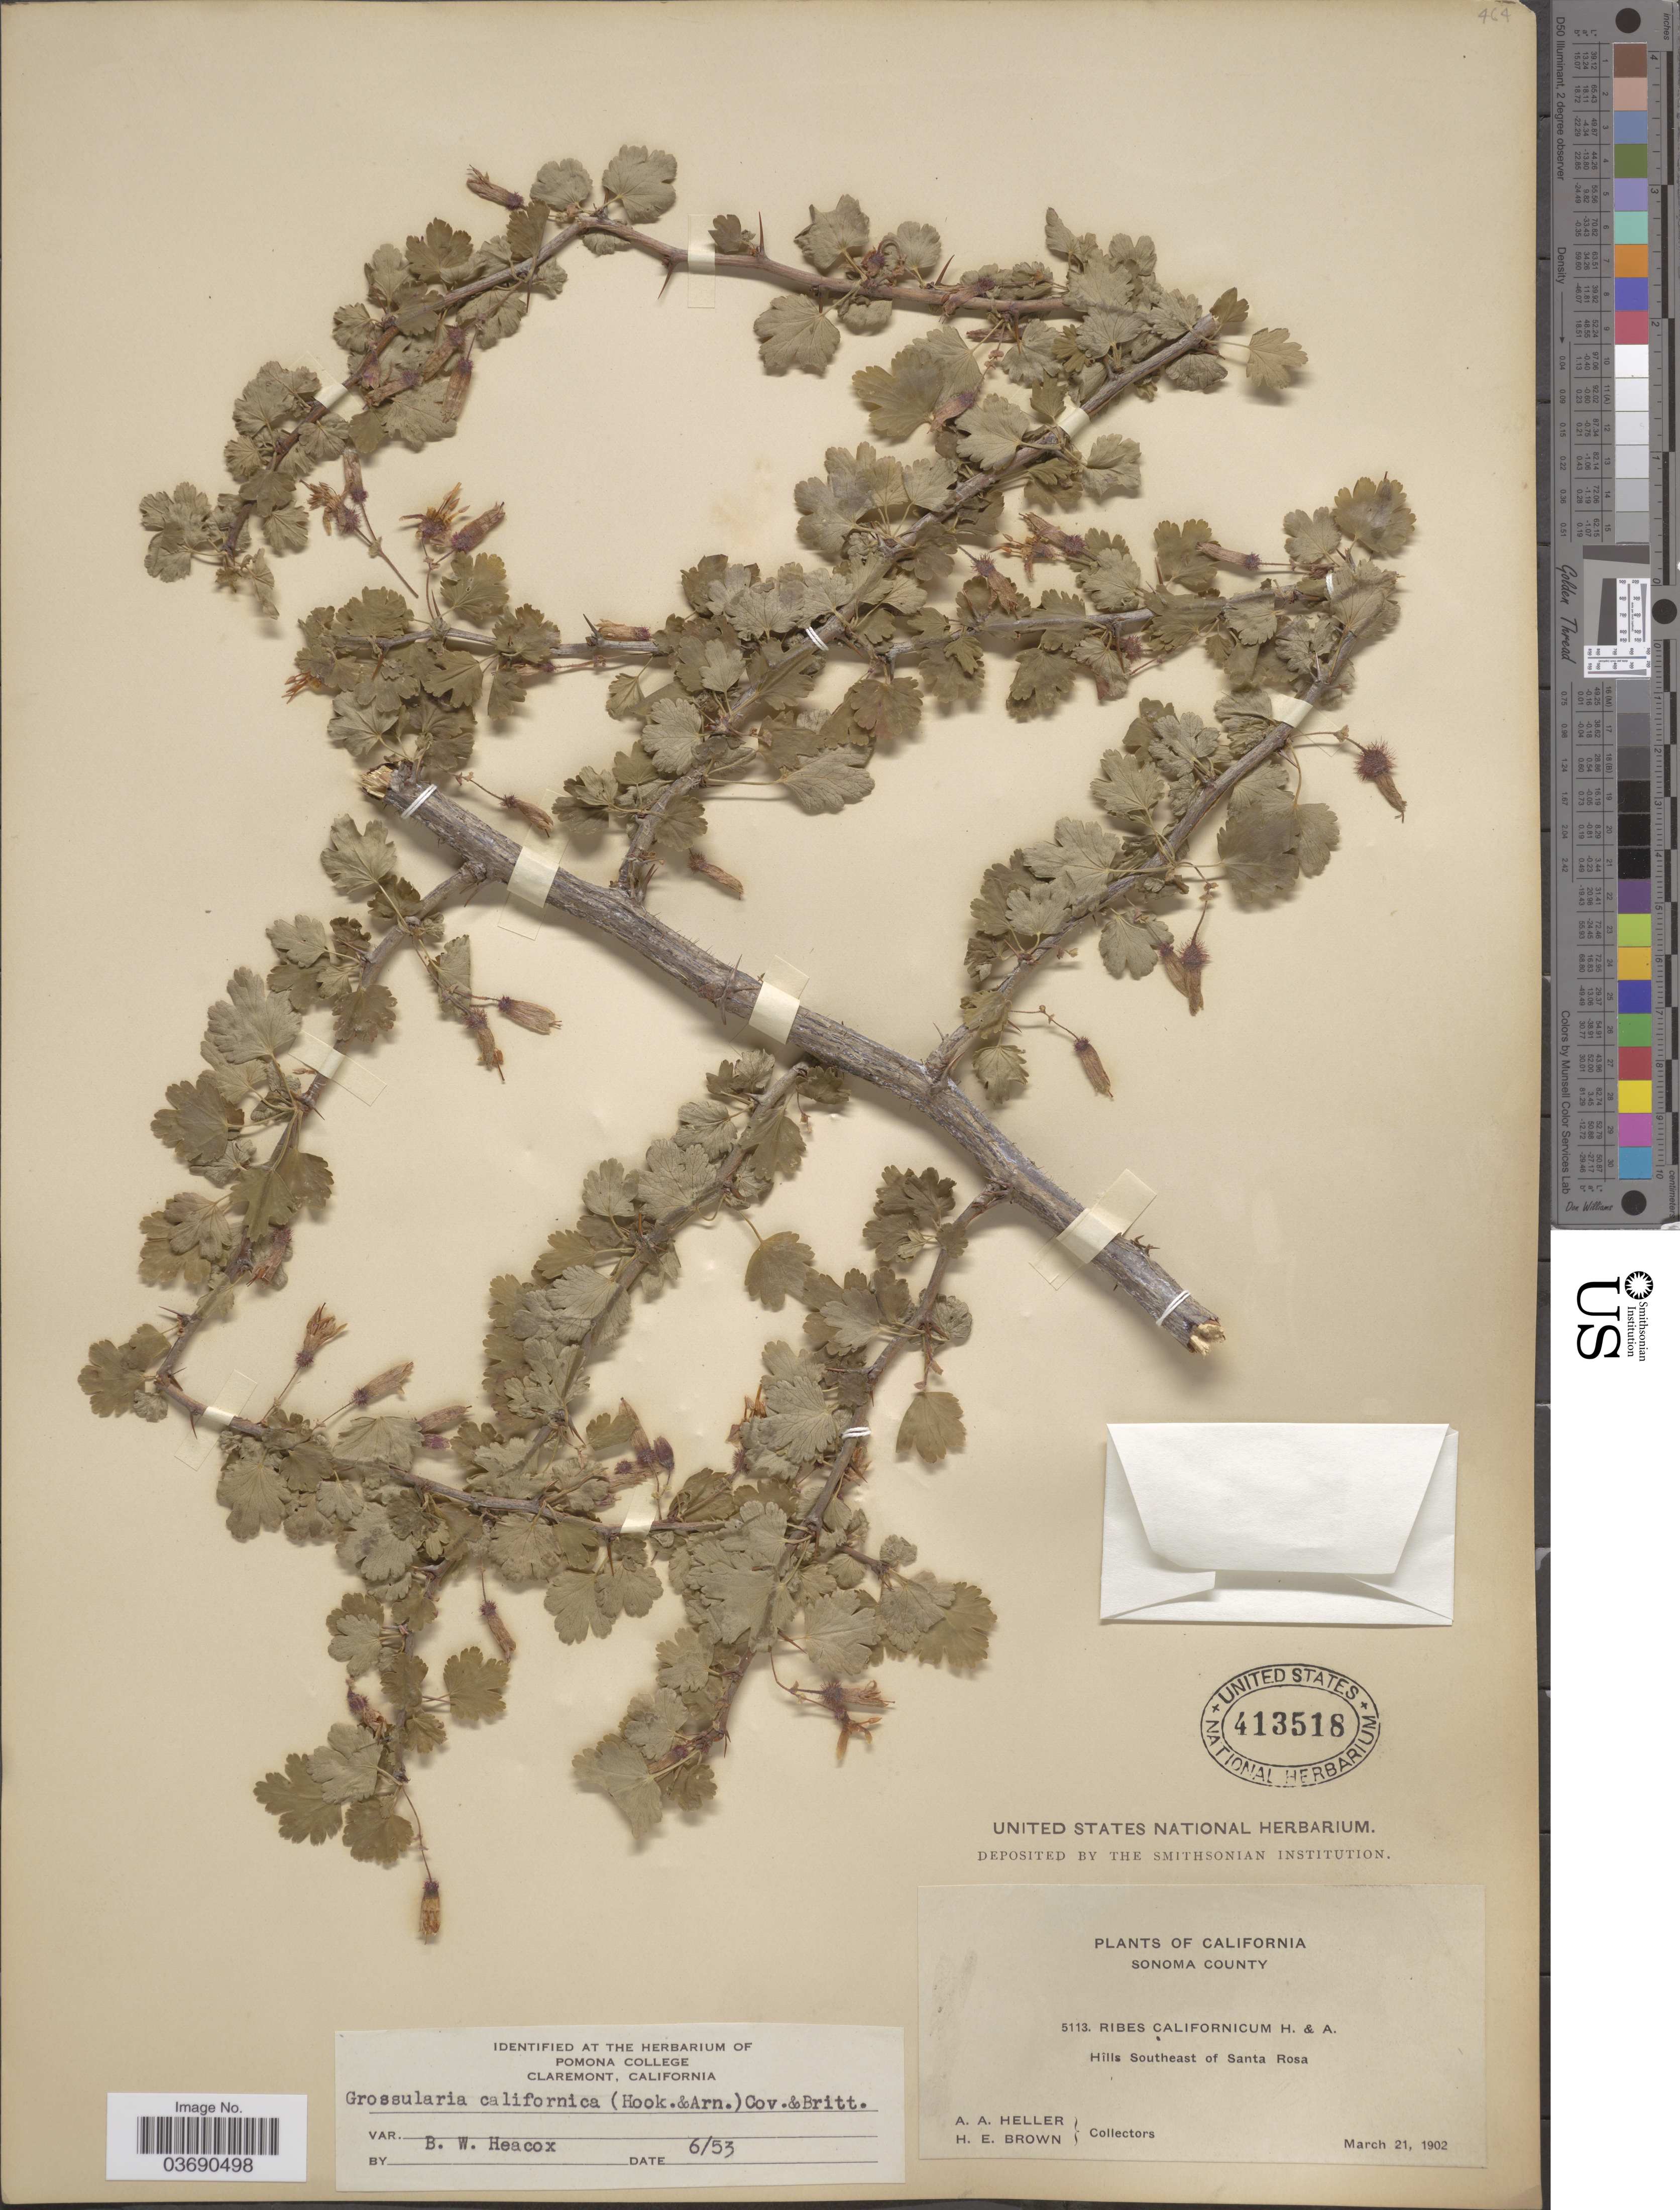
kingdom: Plantae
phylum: Tracheophyta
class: Magnoliopsida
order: Saxifragales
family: Grossulariaceae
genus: Ribes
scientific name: Ribes californicum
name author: Hook. & Arn.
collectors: A. A. Heller & H. E. Brown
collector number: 5113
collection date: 1902-03-21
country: United States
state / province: California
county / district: Sonoma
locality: Sonoma County. Hills Southeast of Santa Rosa.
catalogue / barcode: US 413518